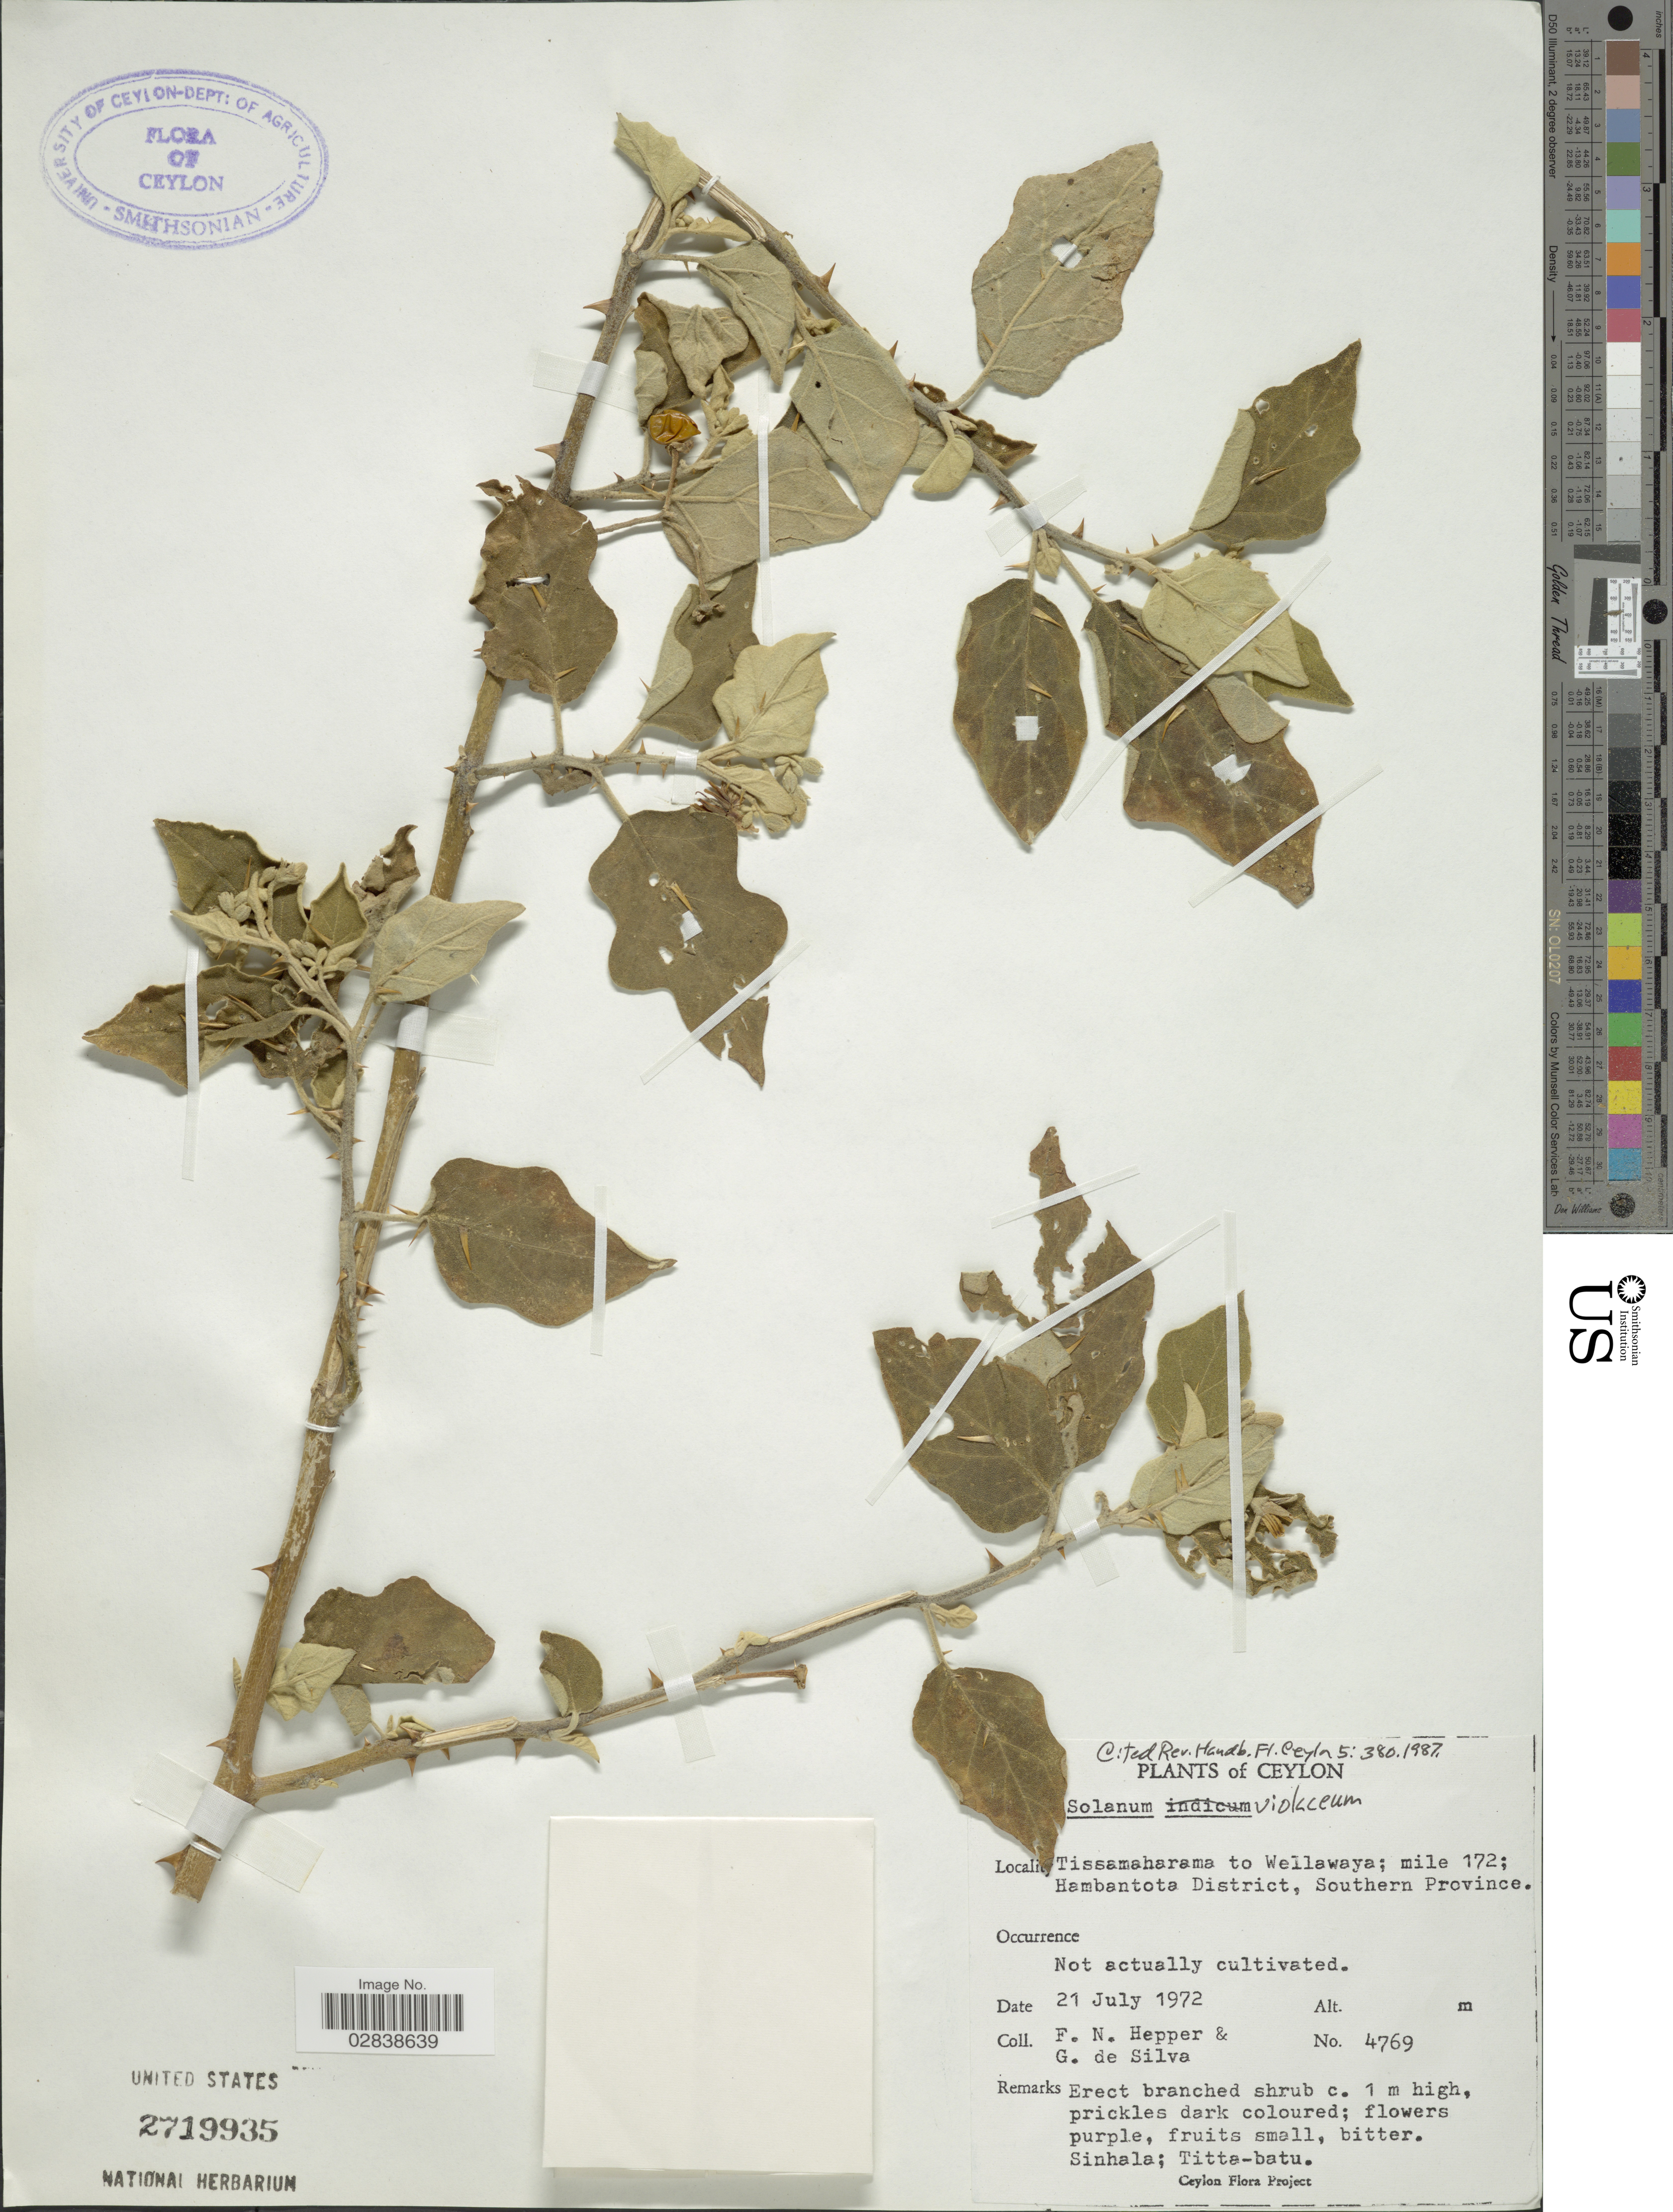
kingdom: Plantae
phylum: Tracheophyta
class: Magnoliopsida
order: Solanales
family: Solanaceae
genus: Solanum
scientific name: Solanum violaceum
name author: Ortega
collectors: F. Hepper & G. De Silva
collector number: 4769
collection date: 1972-07-21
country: Sri Lanka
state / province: Southern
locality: Ceylon. Tissamaharama to Wellawaya; mile 172; Hambantota District, Southern Province.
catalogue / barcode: US 2719935